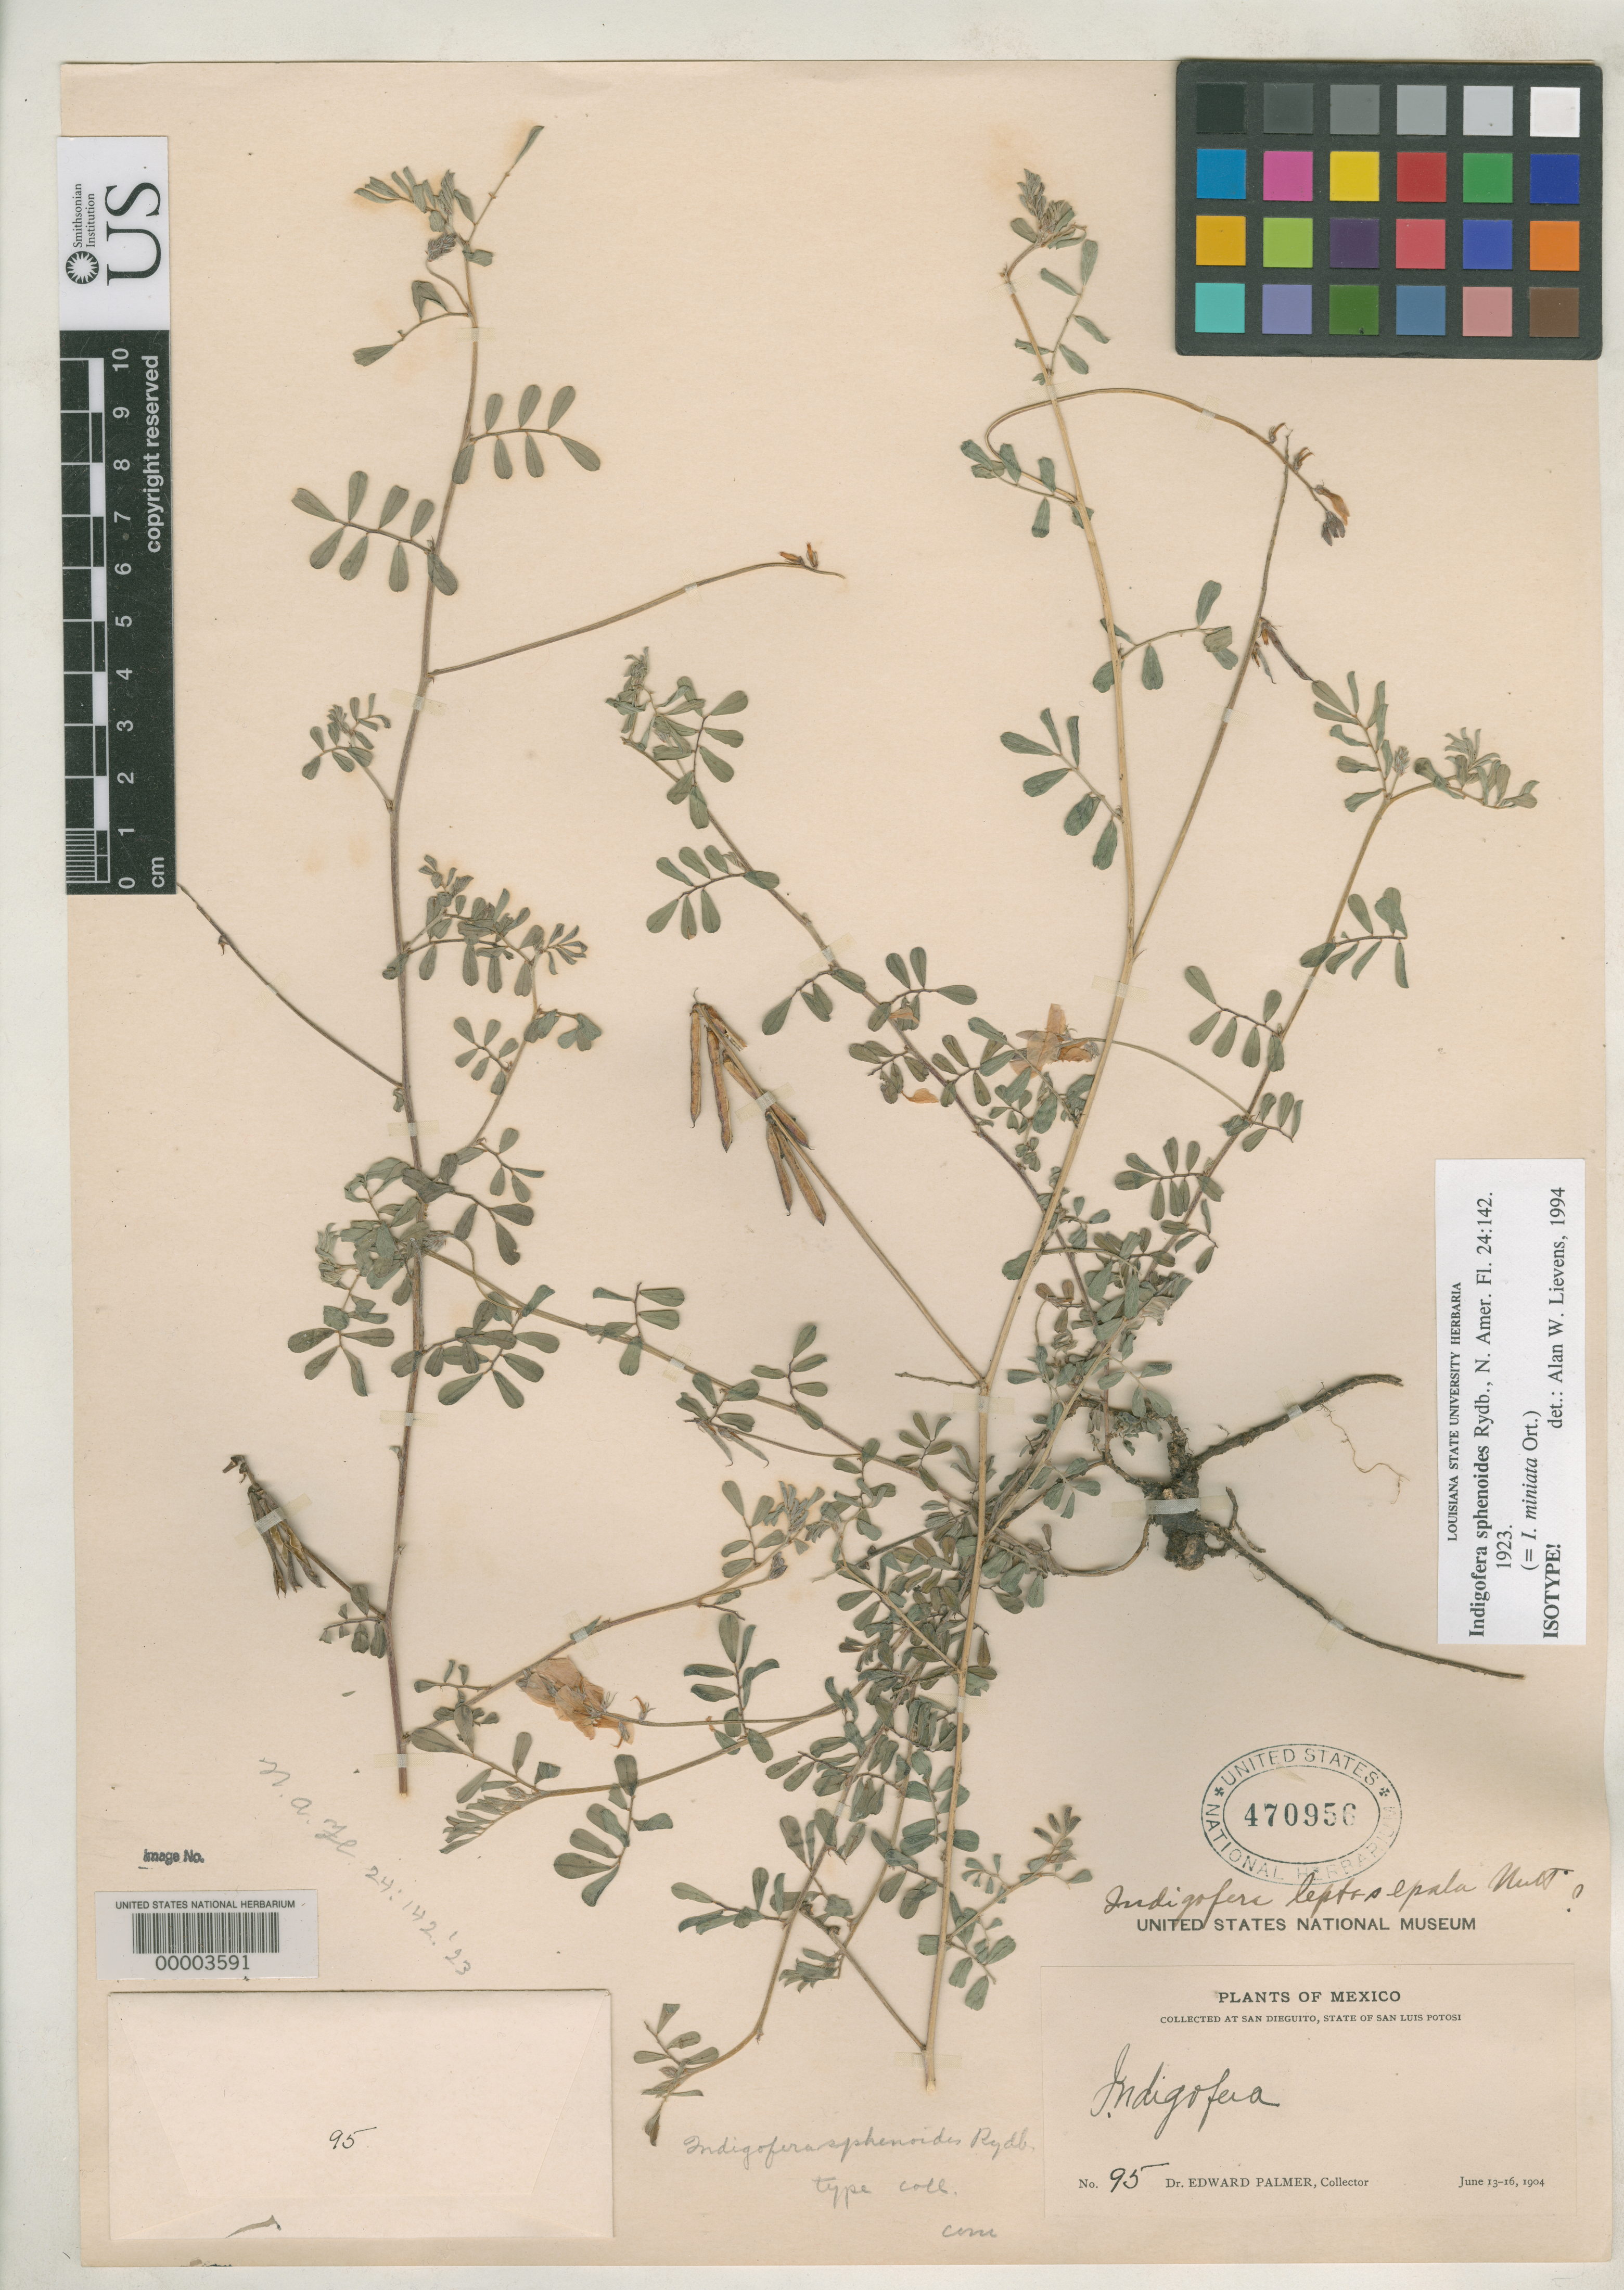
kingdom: Plantae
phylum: Tracheophyta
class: Magnoliopsida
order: Fabales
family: Fabaceae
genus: Indigofera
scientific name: Indigofera sphenoides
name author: Rydb.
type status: Isotype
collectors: E. Palmer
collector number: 95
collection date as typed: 13 Jun 1904 to 16 Jun 1904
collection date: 1904-06-13/1904-06-16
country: Mexico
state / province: San Luis Potosi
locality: San Dieguito.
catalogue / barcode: US 470956